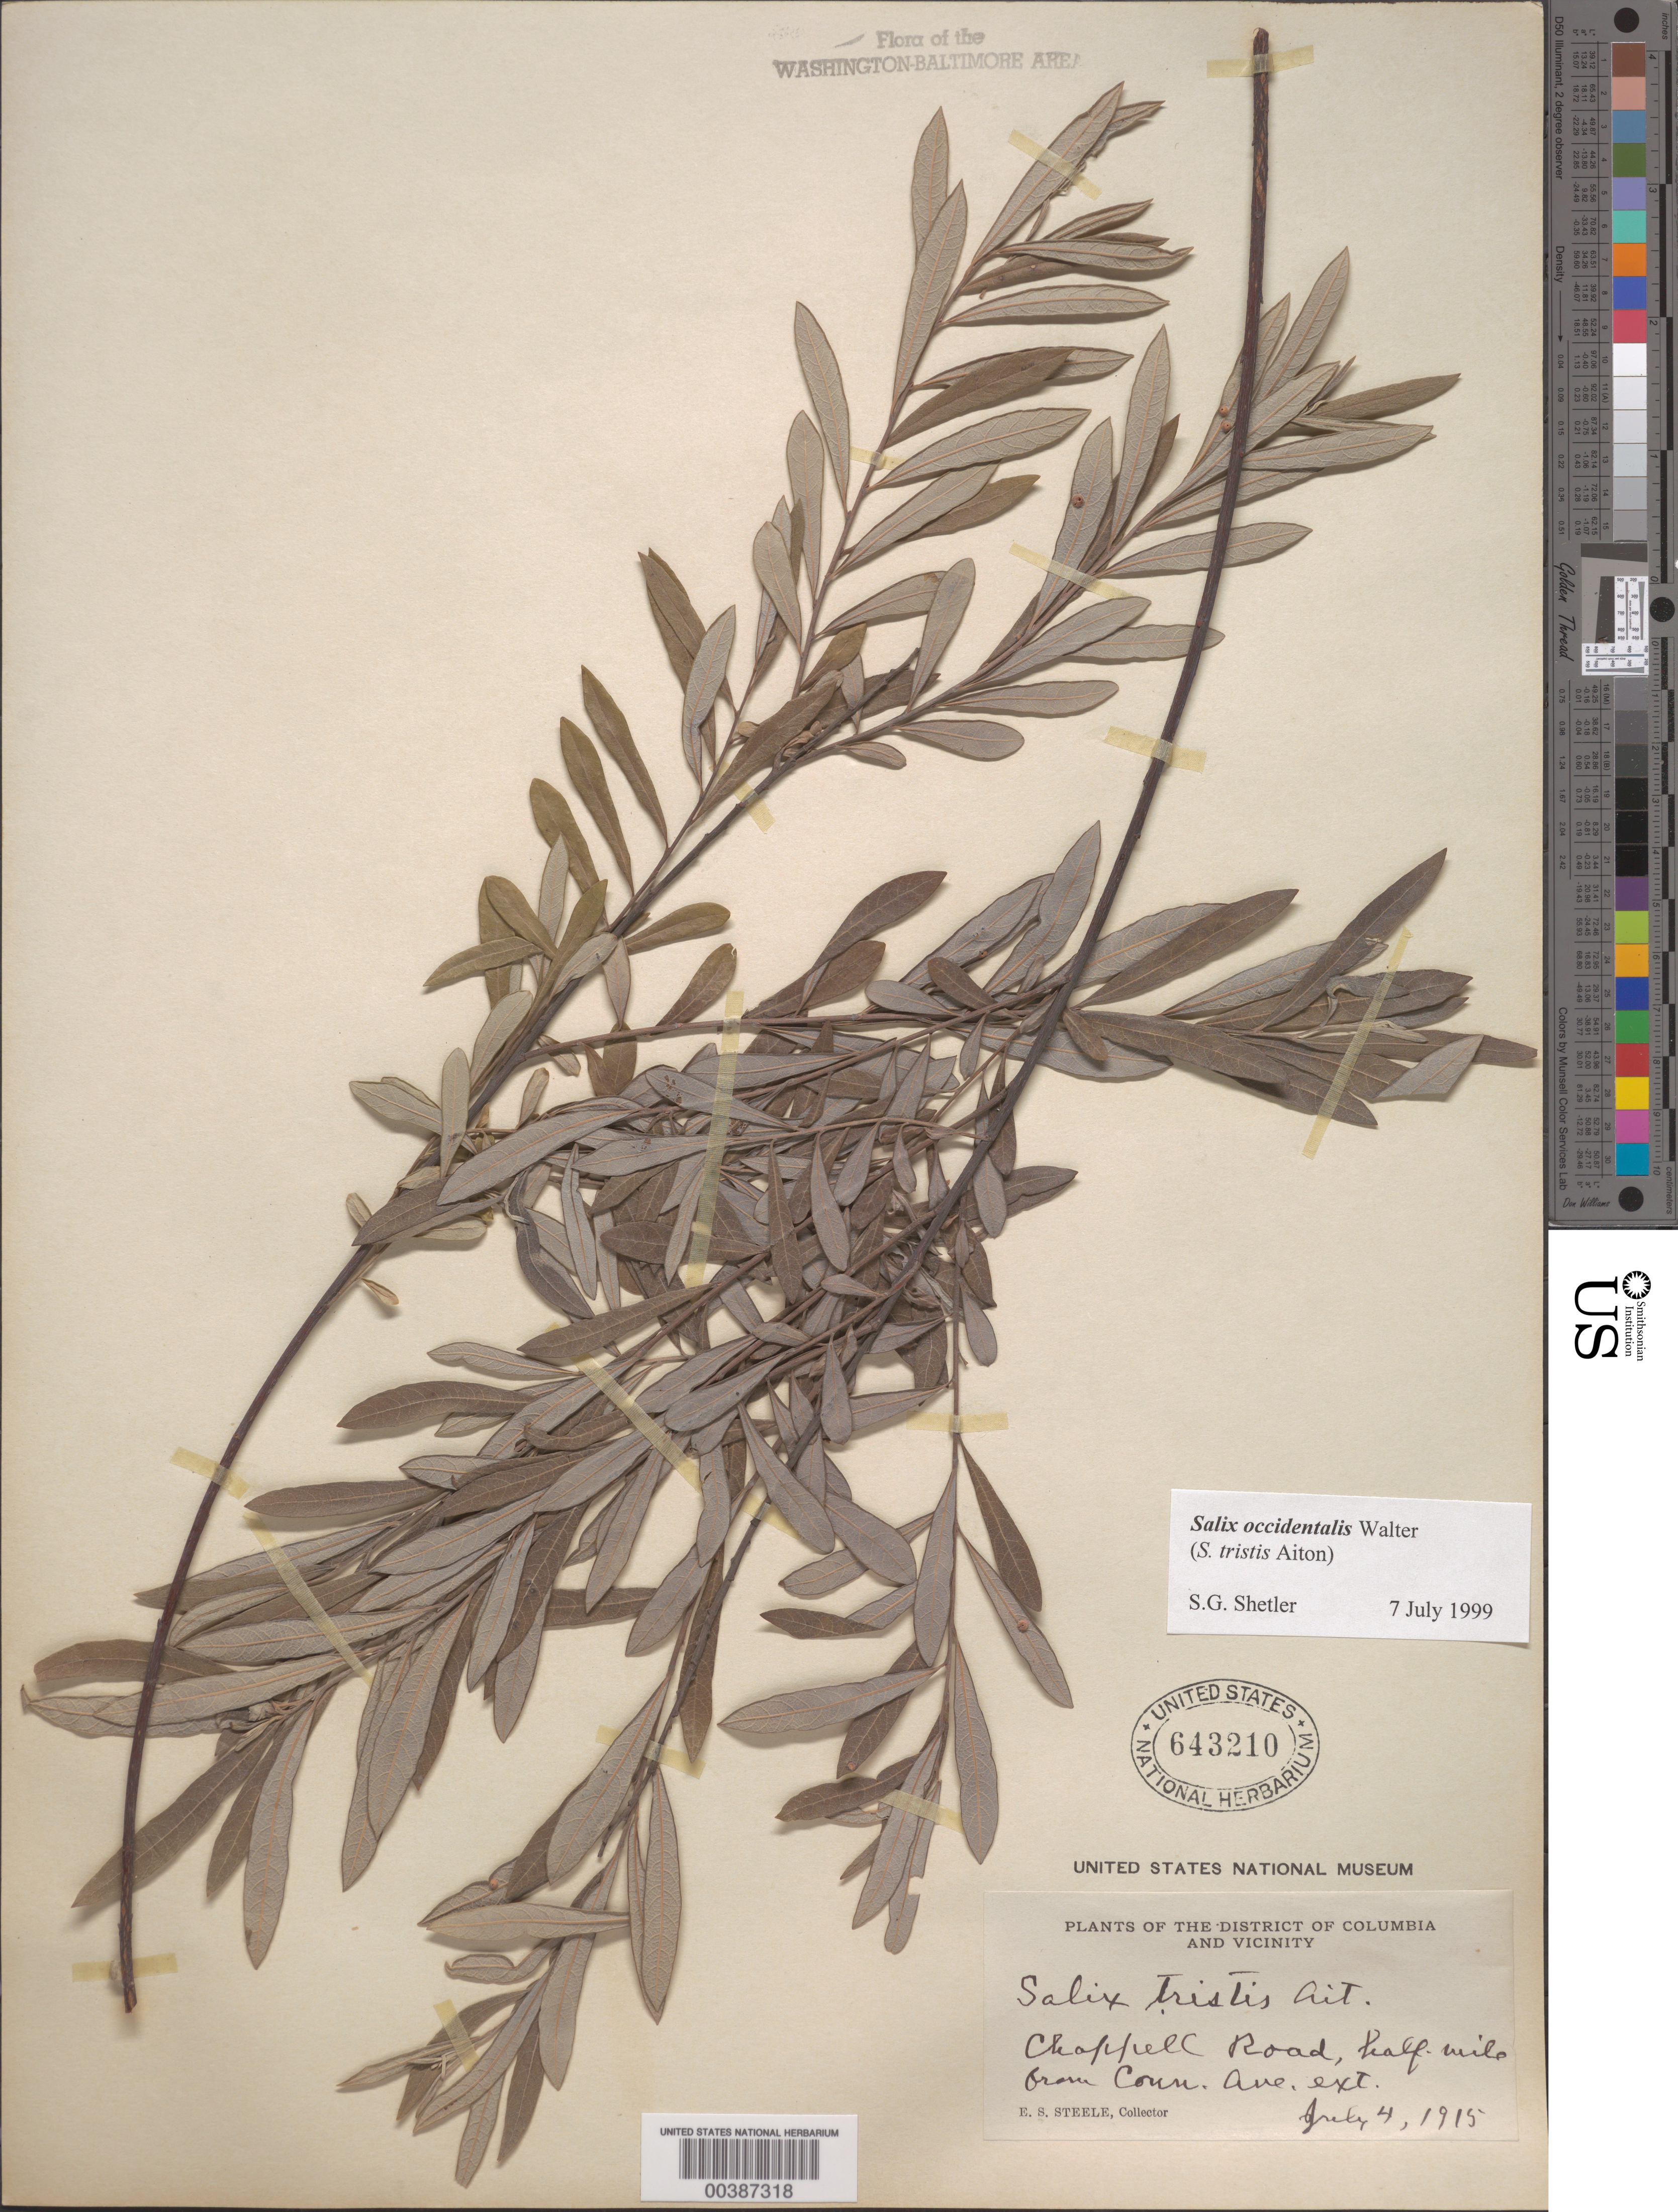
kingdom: Plantae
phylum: Tracheophyta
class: Magnoliopsida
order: Malpighiales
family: Salicaceae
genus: Salix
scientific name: Salix occidentalis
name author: Walter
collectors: E. Steele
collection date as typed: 04 Jul 1915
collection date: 1915-07-04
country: United States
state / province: District of Columbia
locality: Chappell Road, near Conn. Ave. Ext.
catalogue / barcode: US 643210